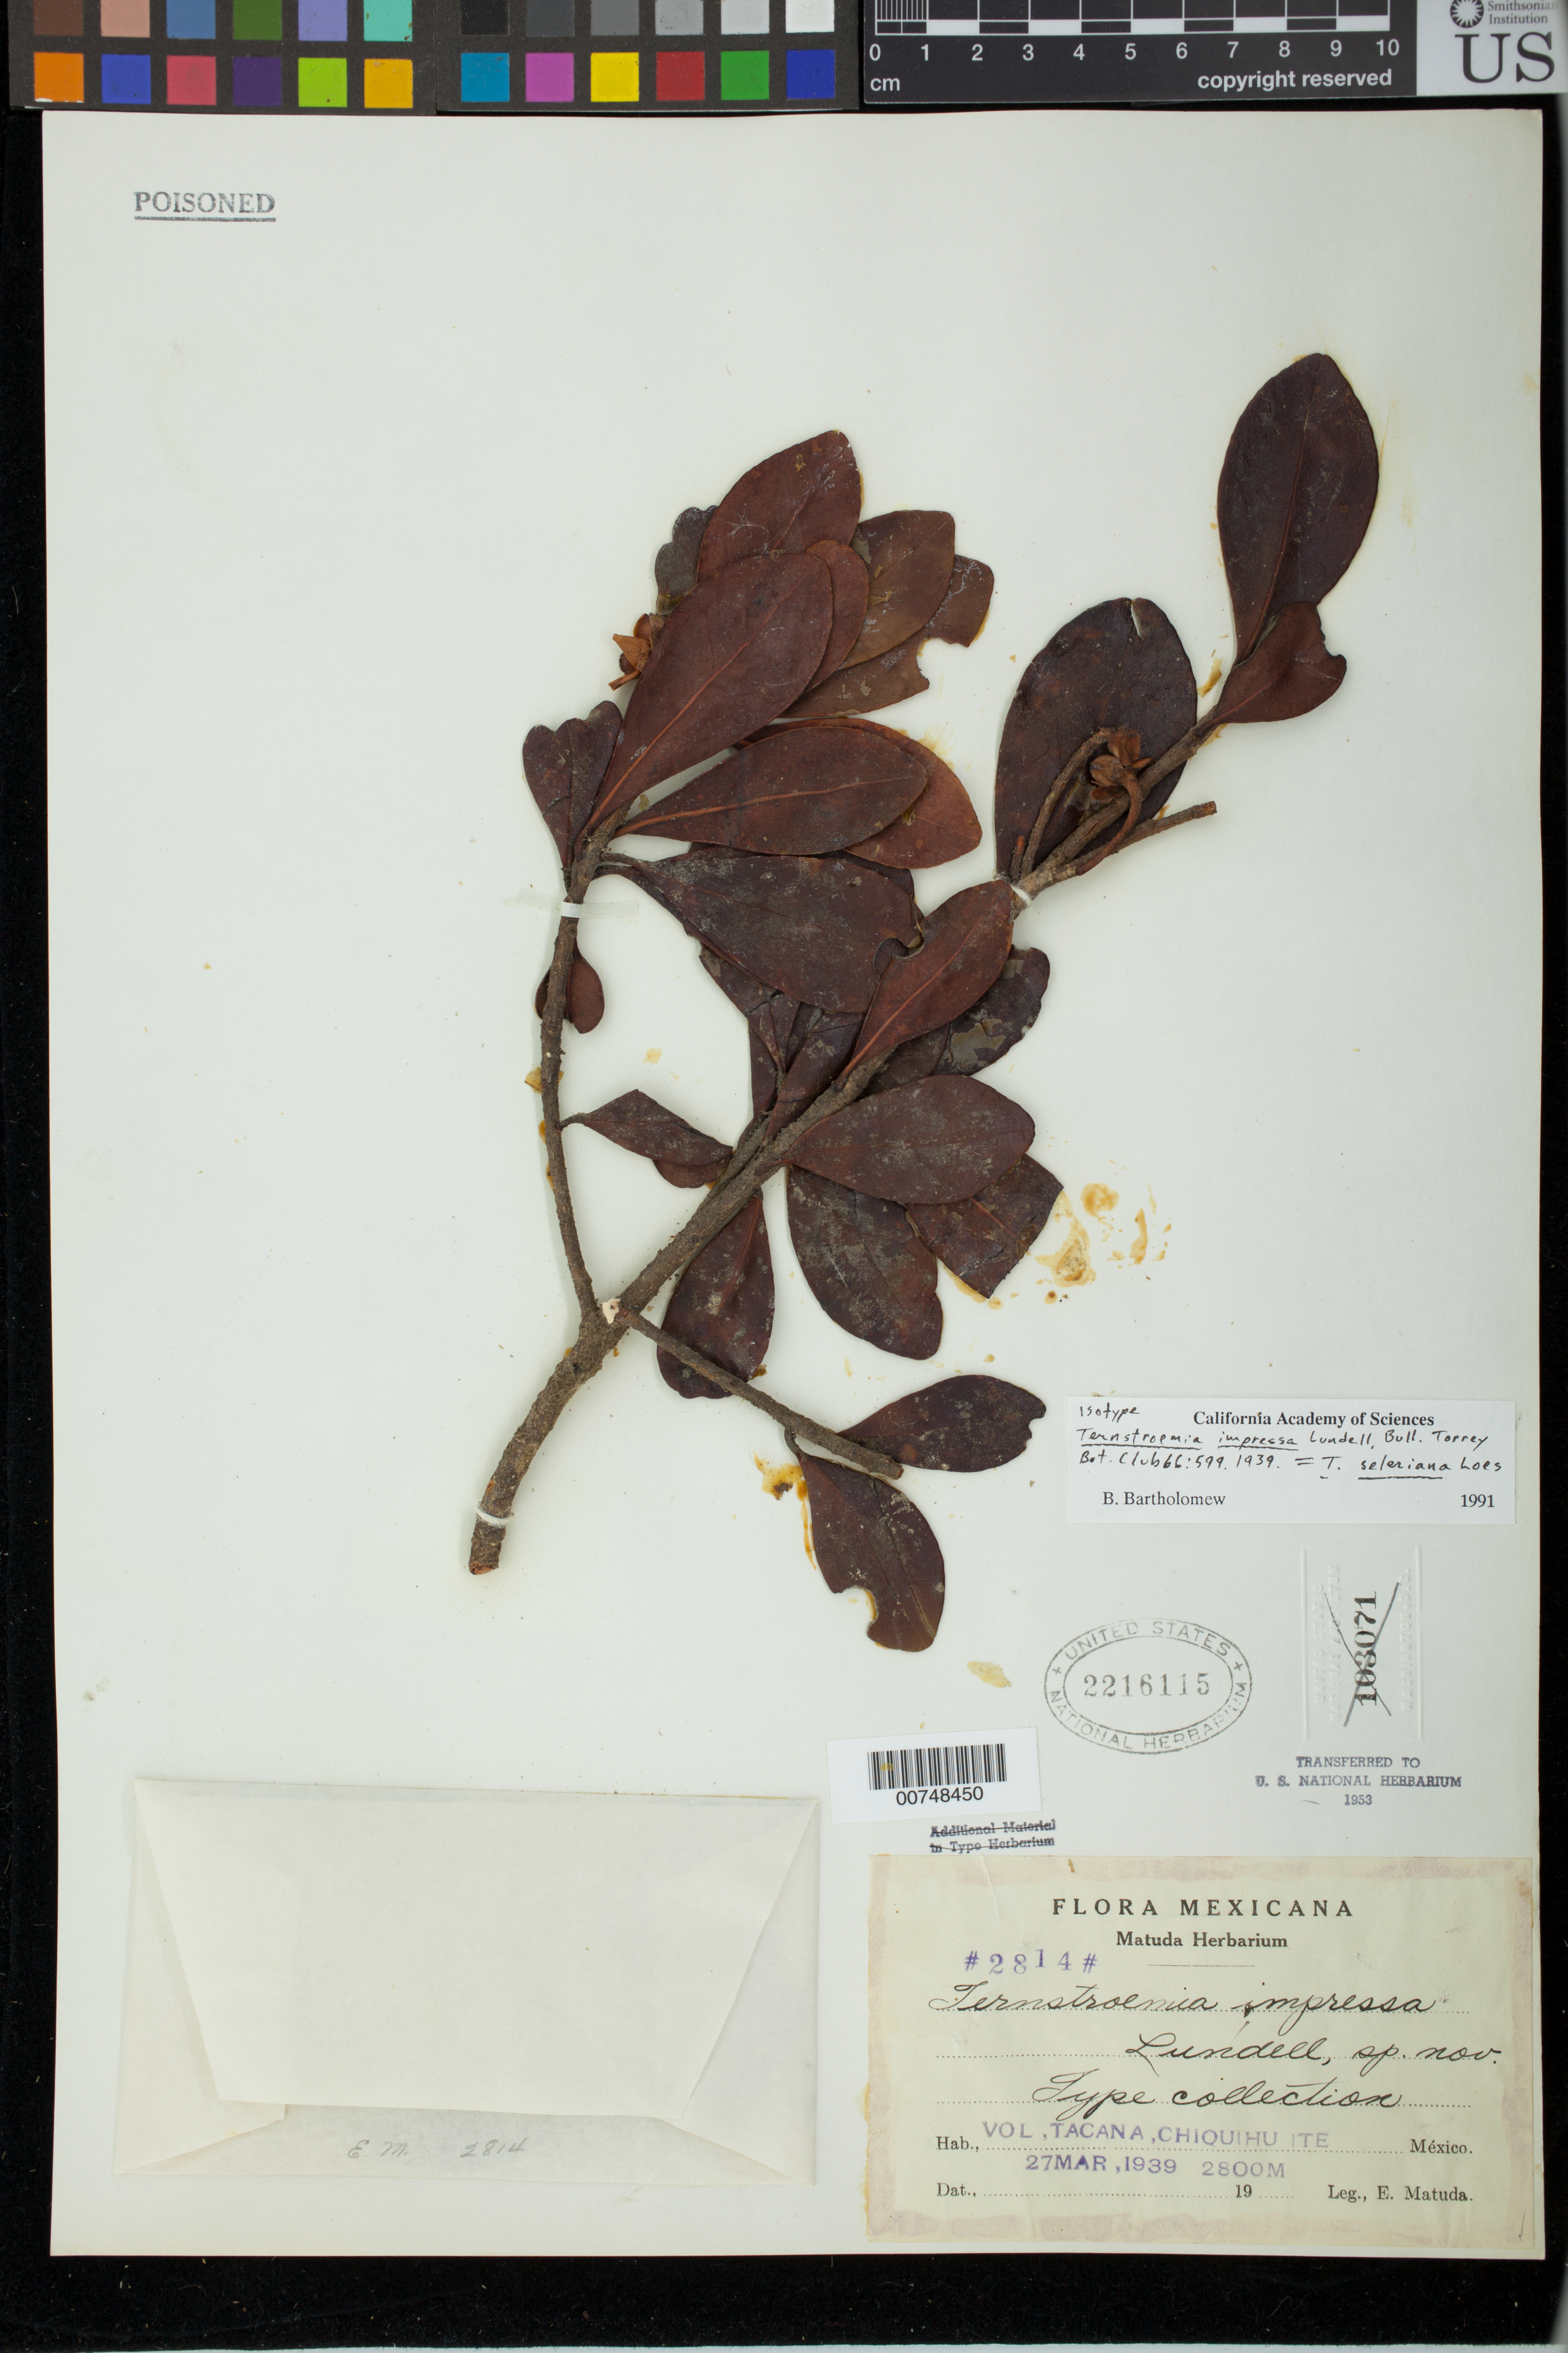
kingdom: Plantae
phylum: Tracheophyta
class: Magnoliopsida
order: Ericales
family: Pentaphylacaceae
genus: Ternstroemia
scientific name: Ternstroemia impressa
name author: Lundell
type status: Isotype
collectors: E. Matuda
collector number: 2814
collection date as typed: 27 Mar 1939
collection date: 1939-03-27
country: Mexico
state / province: Chiapas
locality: Vol. [Volcán] Tacana, Chiquihuite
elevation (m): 2800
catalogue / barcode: US 2216115